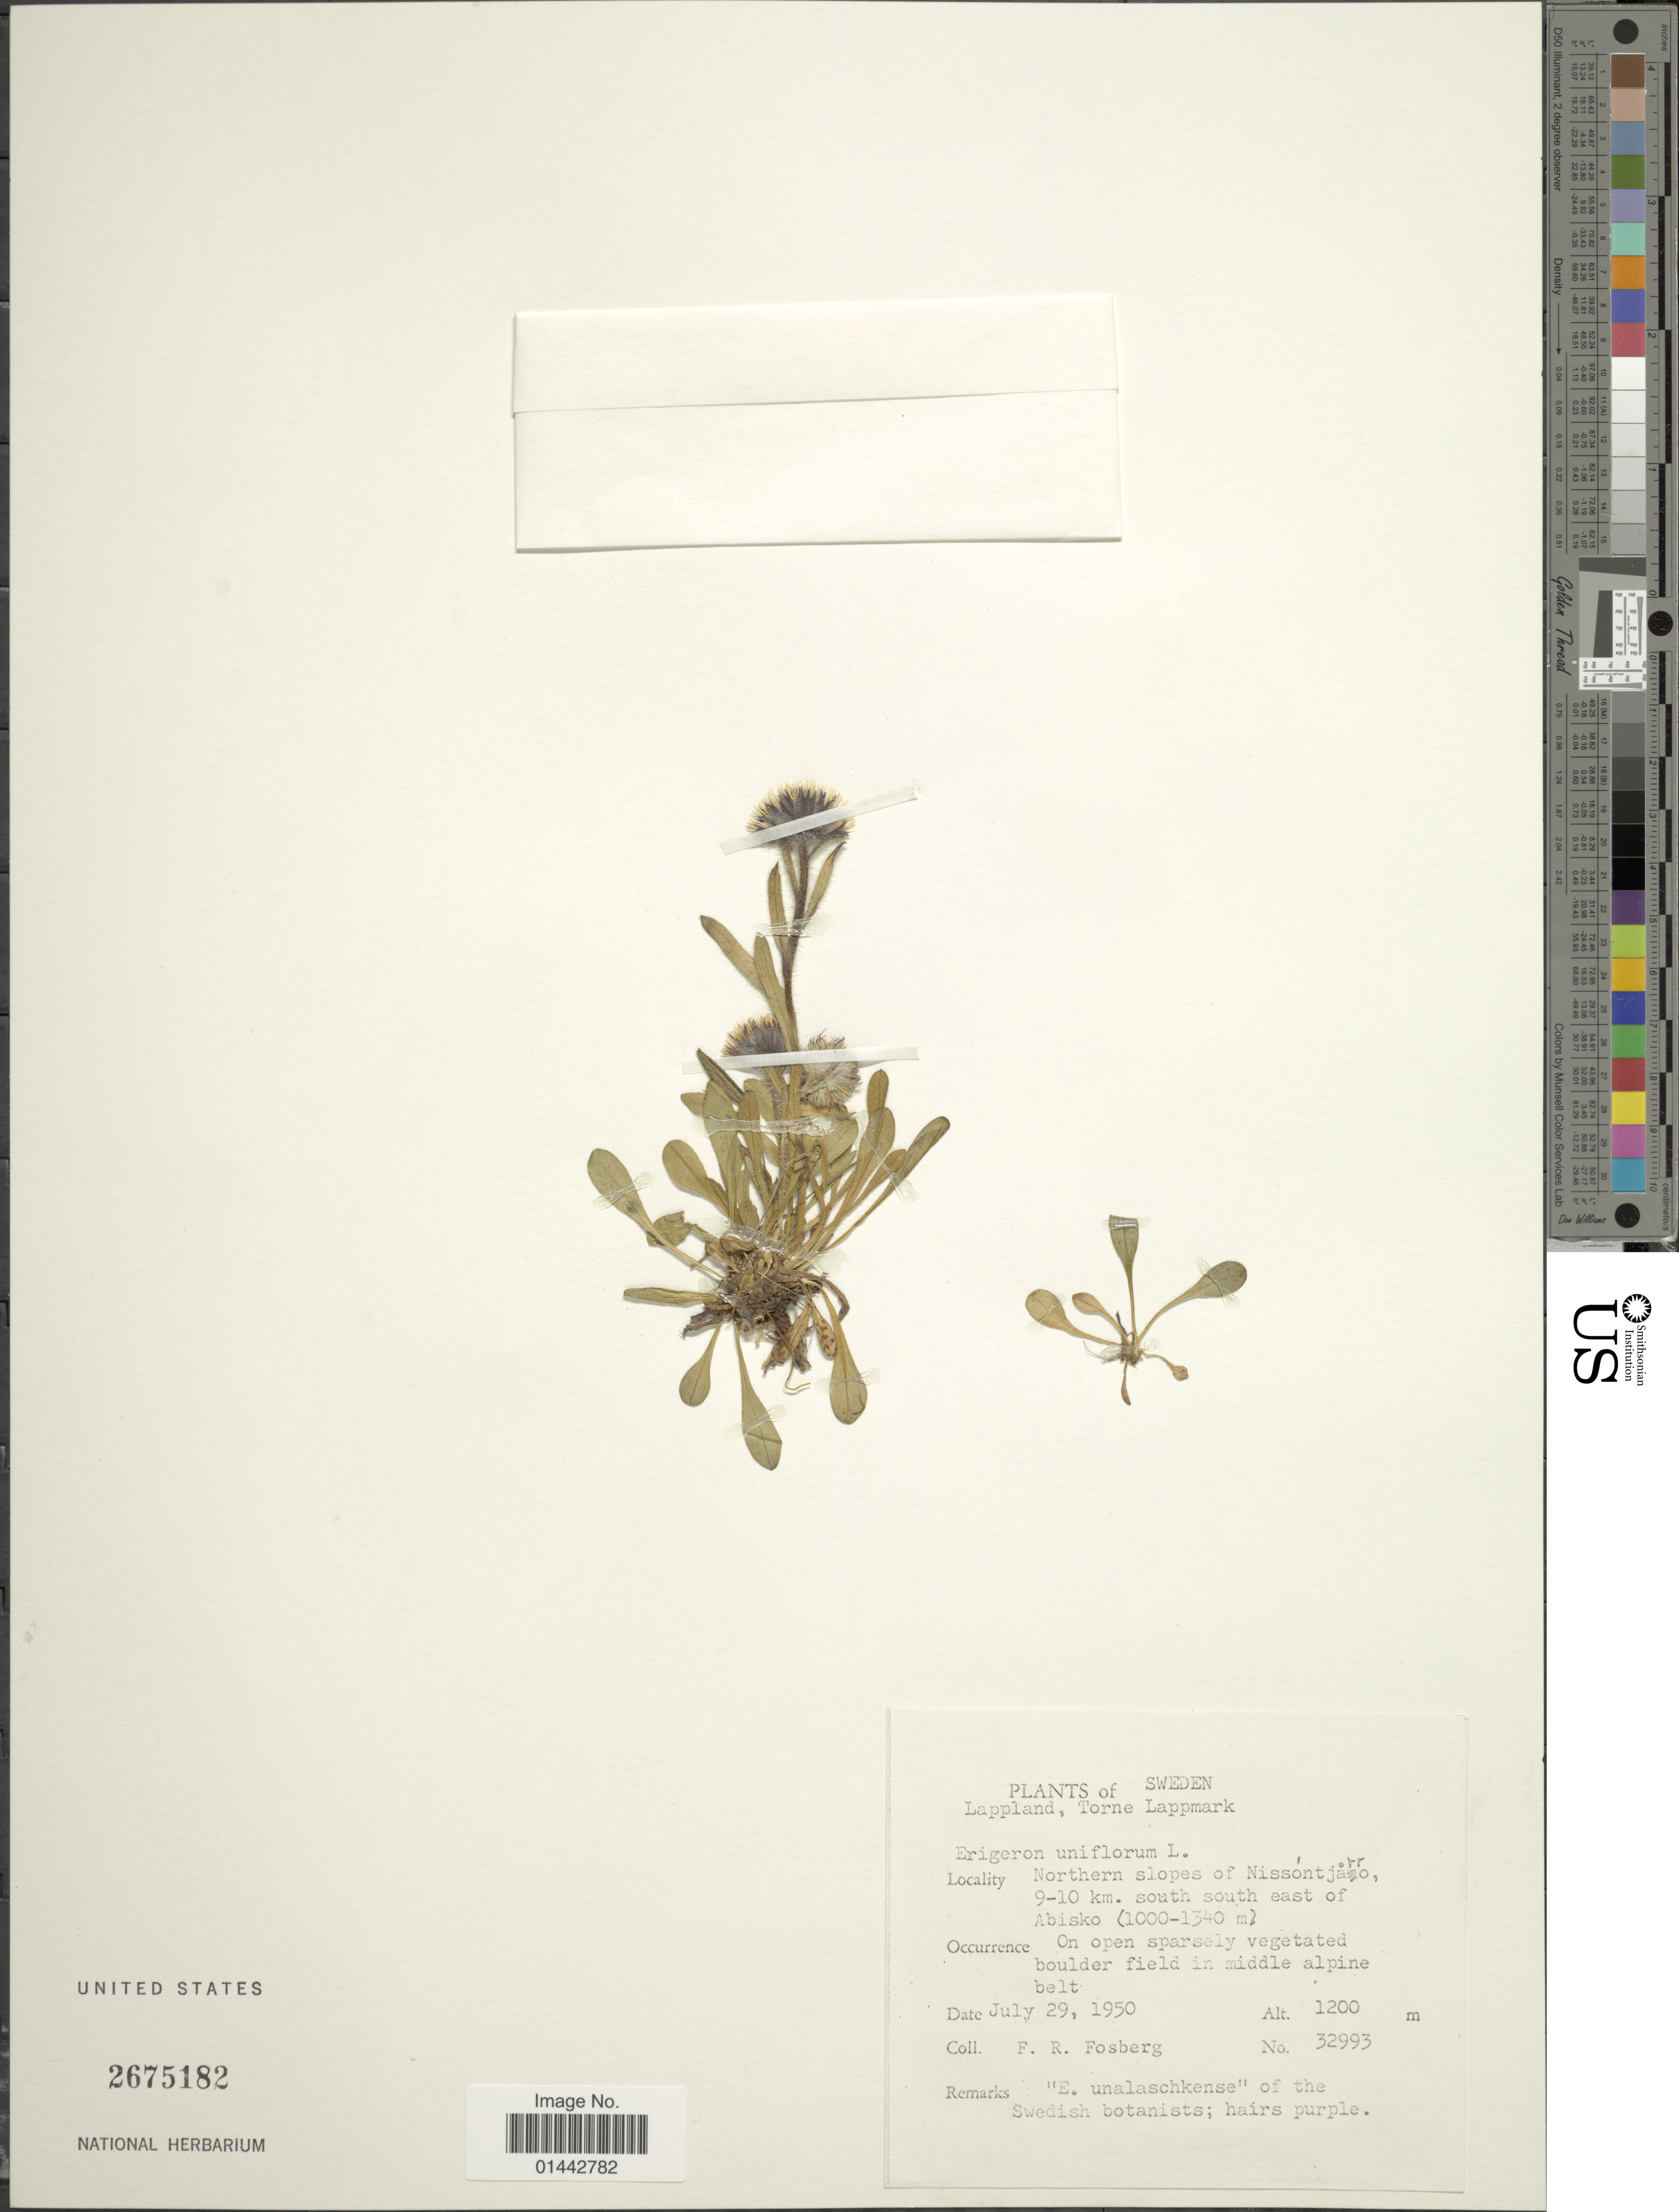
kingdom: Plantae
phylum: Tracheophyta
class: Magnoliopsida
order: Asterales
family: Asteraceae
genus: Erigeron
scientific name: Erigeron uniflorus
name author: L.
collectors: F. R. Fosberg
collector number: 32993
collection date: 1950-07-29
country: Sweden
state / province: Norrbotten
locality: Northern slopes of Nissontjårro [Nissončorru], 9-10 km. s.s.e. of Abisko.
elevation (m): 1200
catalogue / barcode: US 2675182